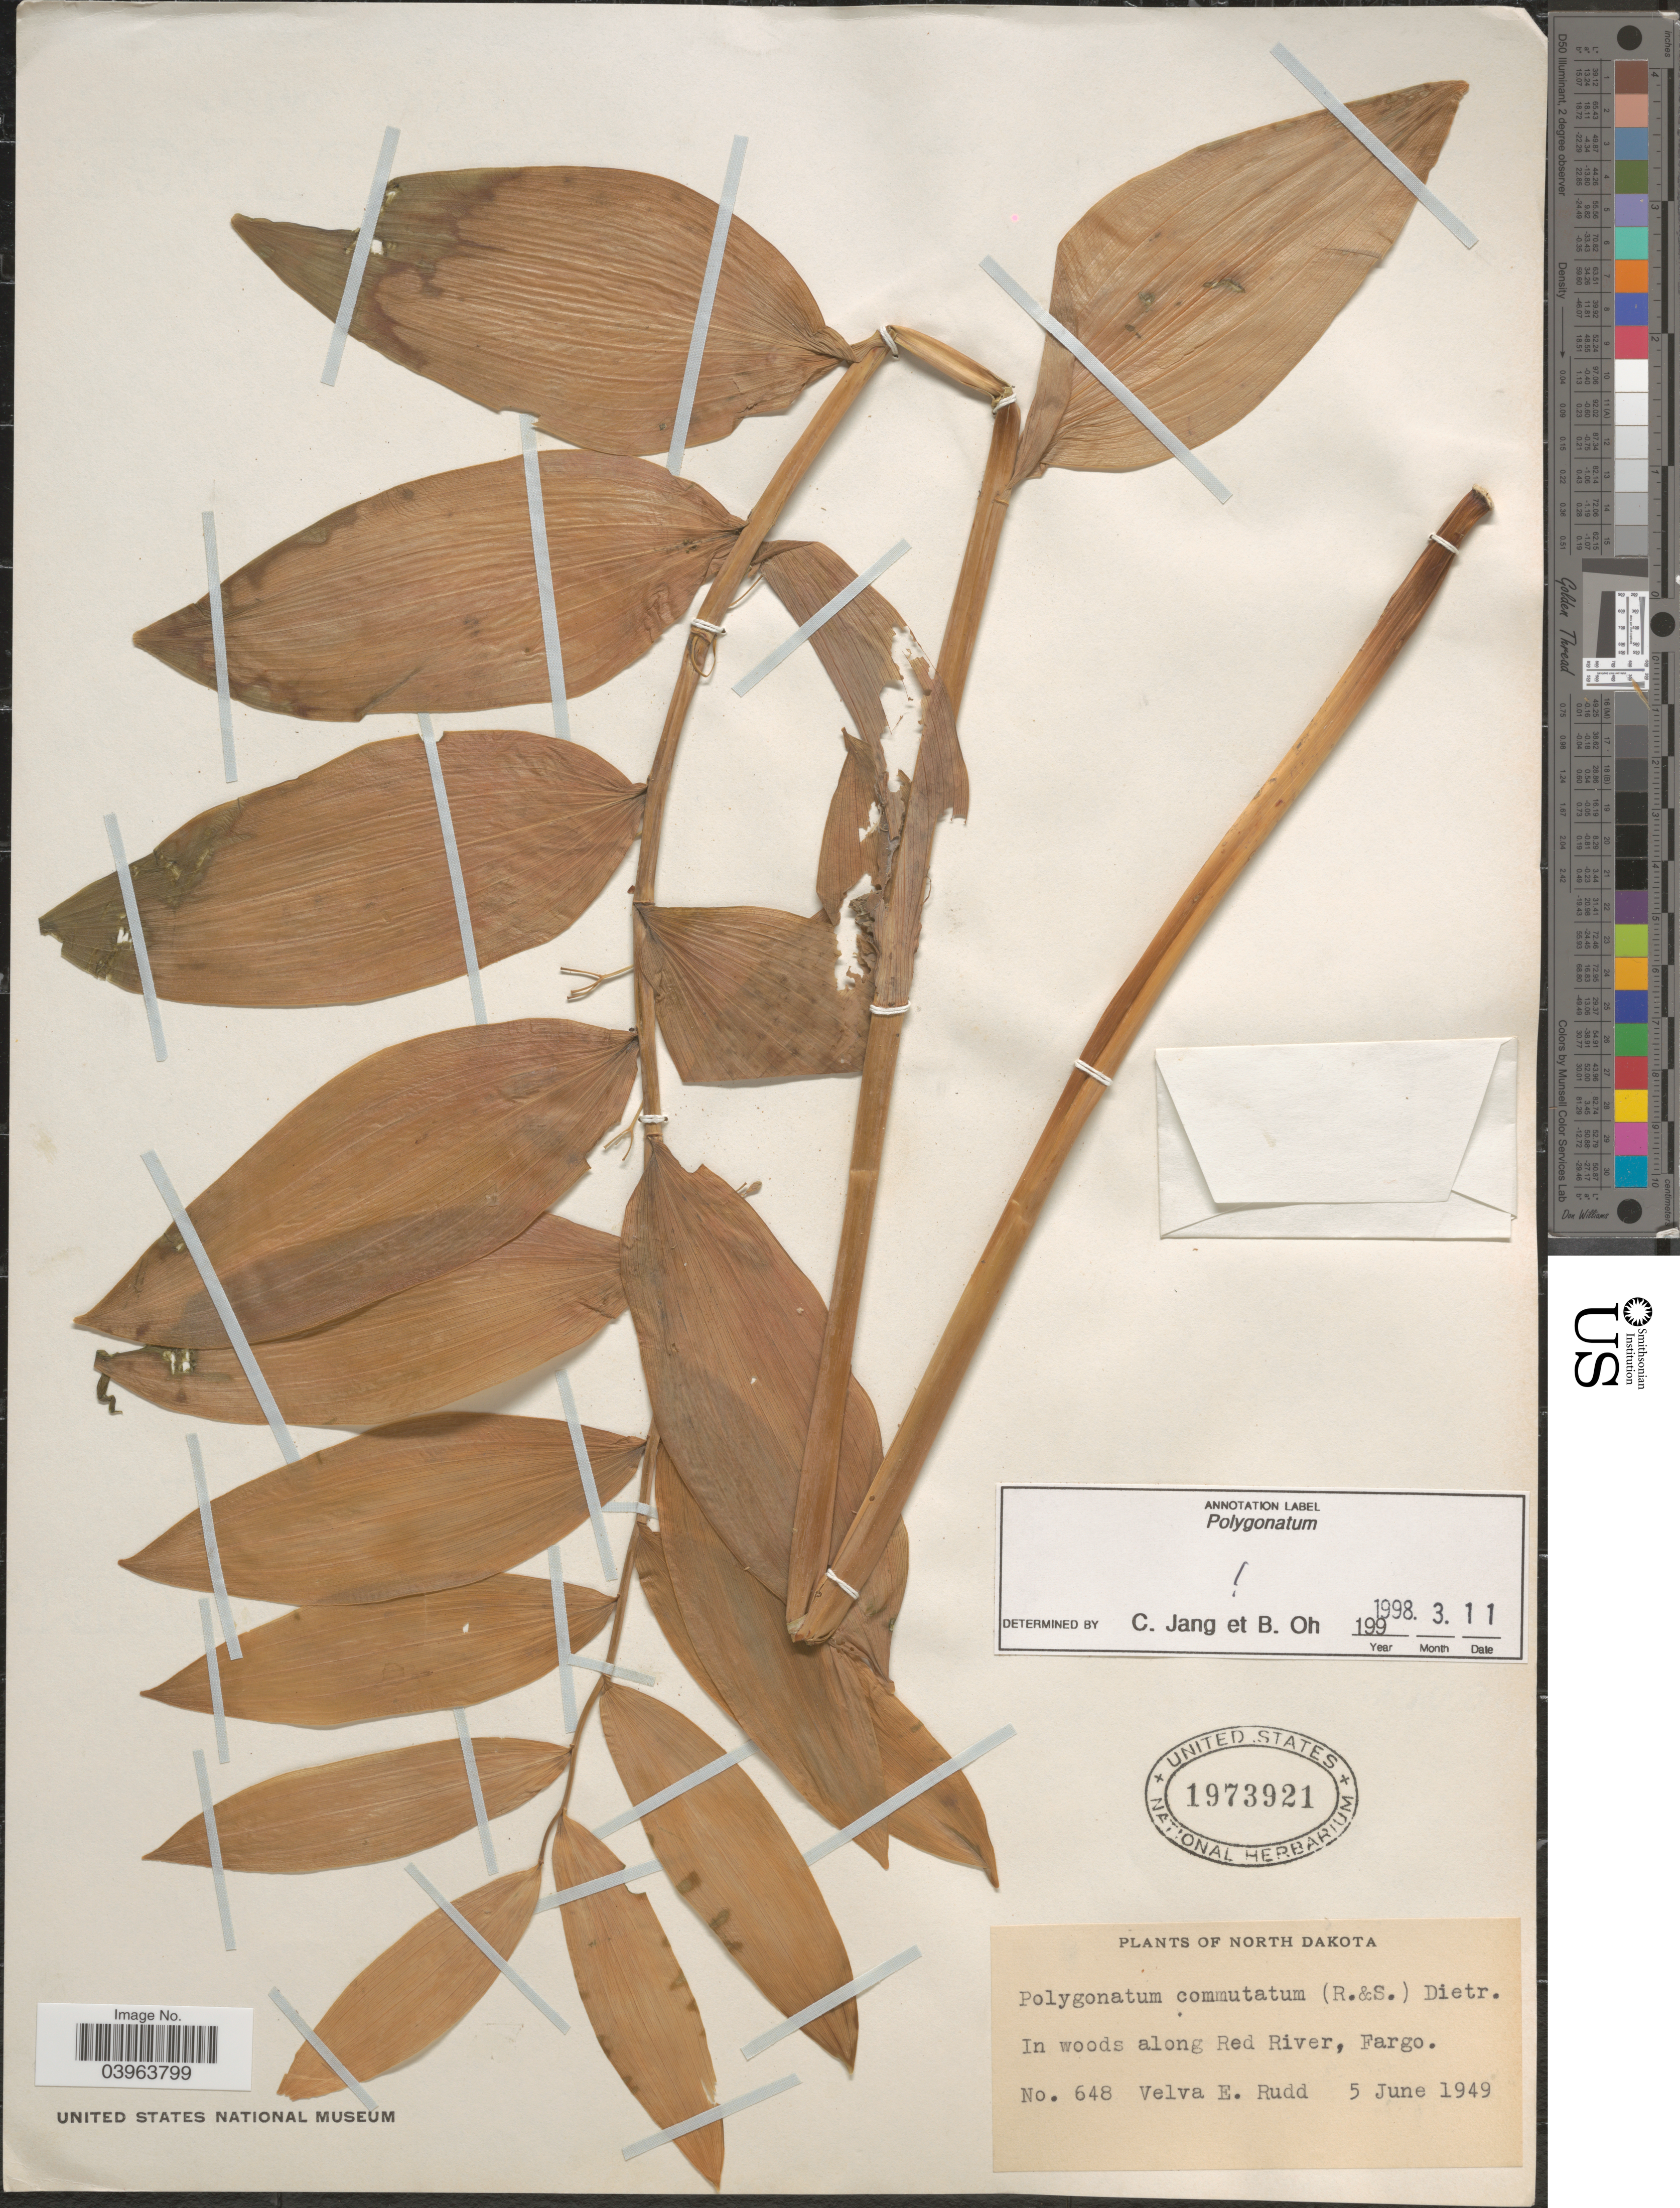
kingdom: Plantae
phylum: Tracheophyta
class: Liliopsida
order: Asparagales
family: Asparagaceae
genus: Polygonatum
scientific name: Polygonatum commutatum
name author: (Schult. f.) A. Dietr.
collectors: V. E. Rudd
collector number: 648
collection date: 1949-06-05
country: United States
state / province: North Dakota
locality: In woods along Red River, Fargo.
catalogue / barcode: US 1973921